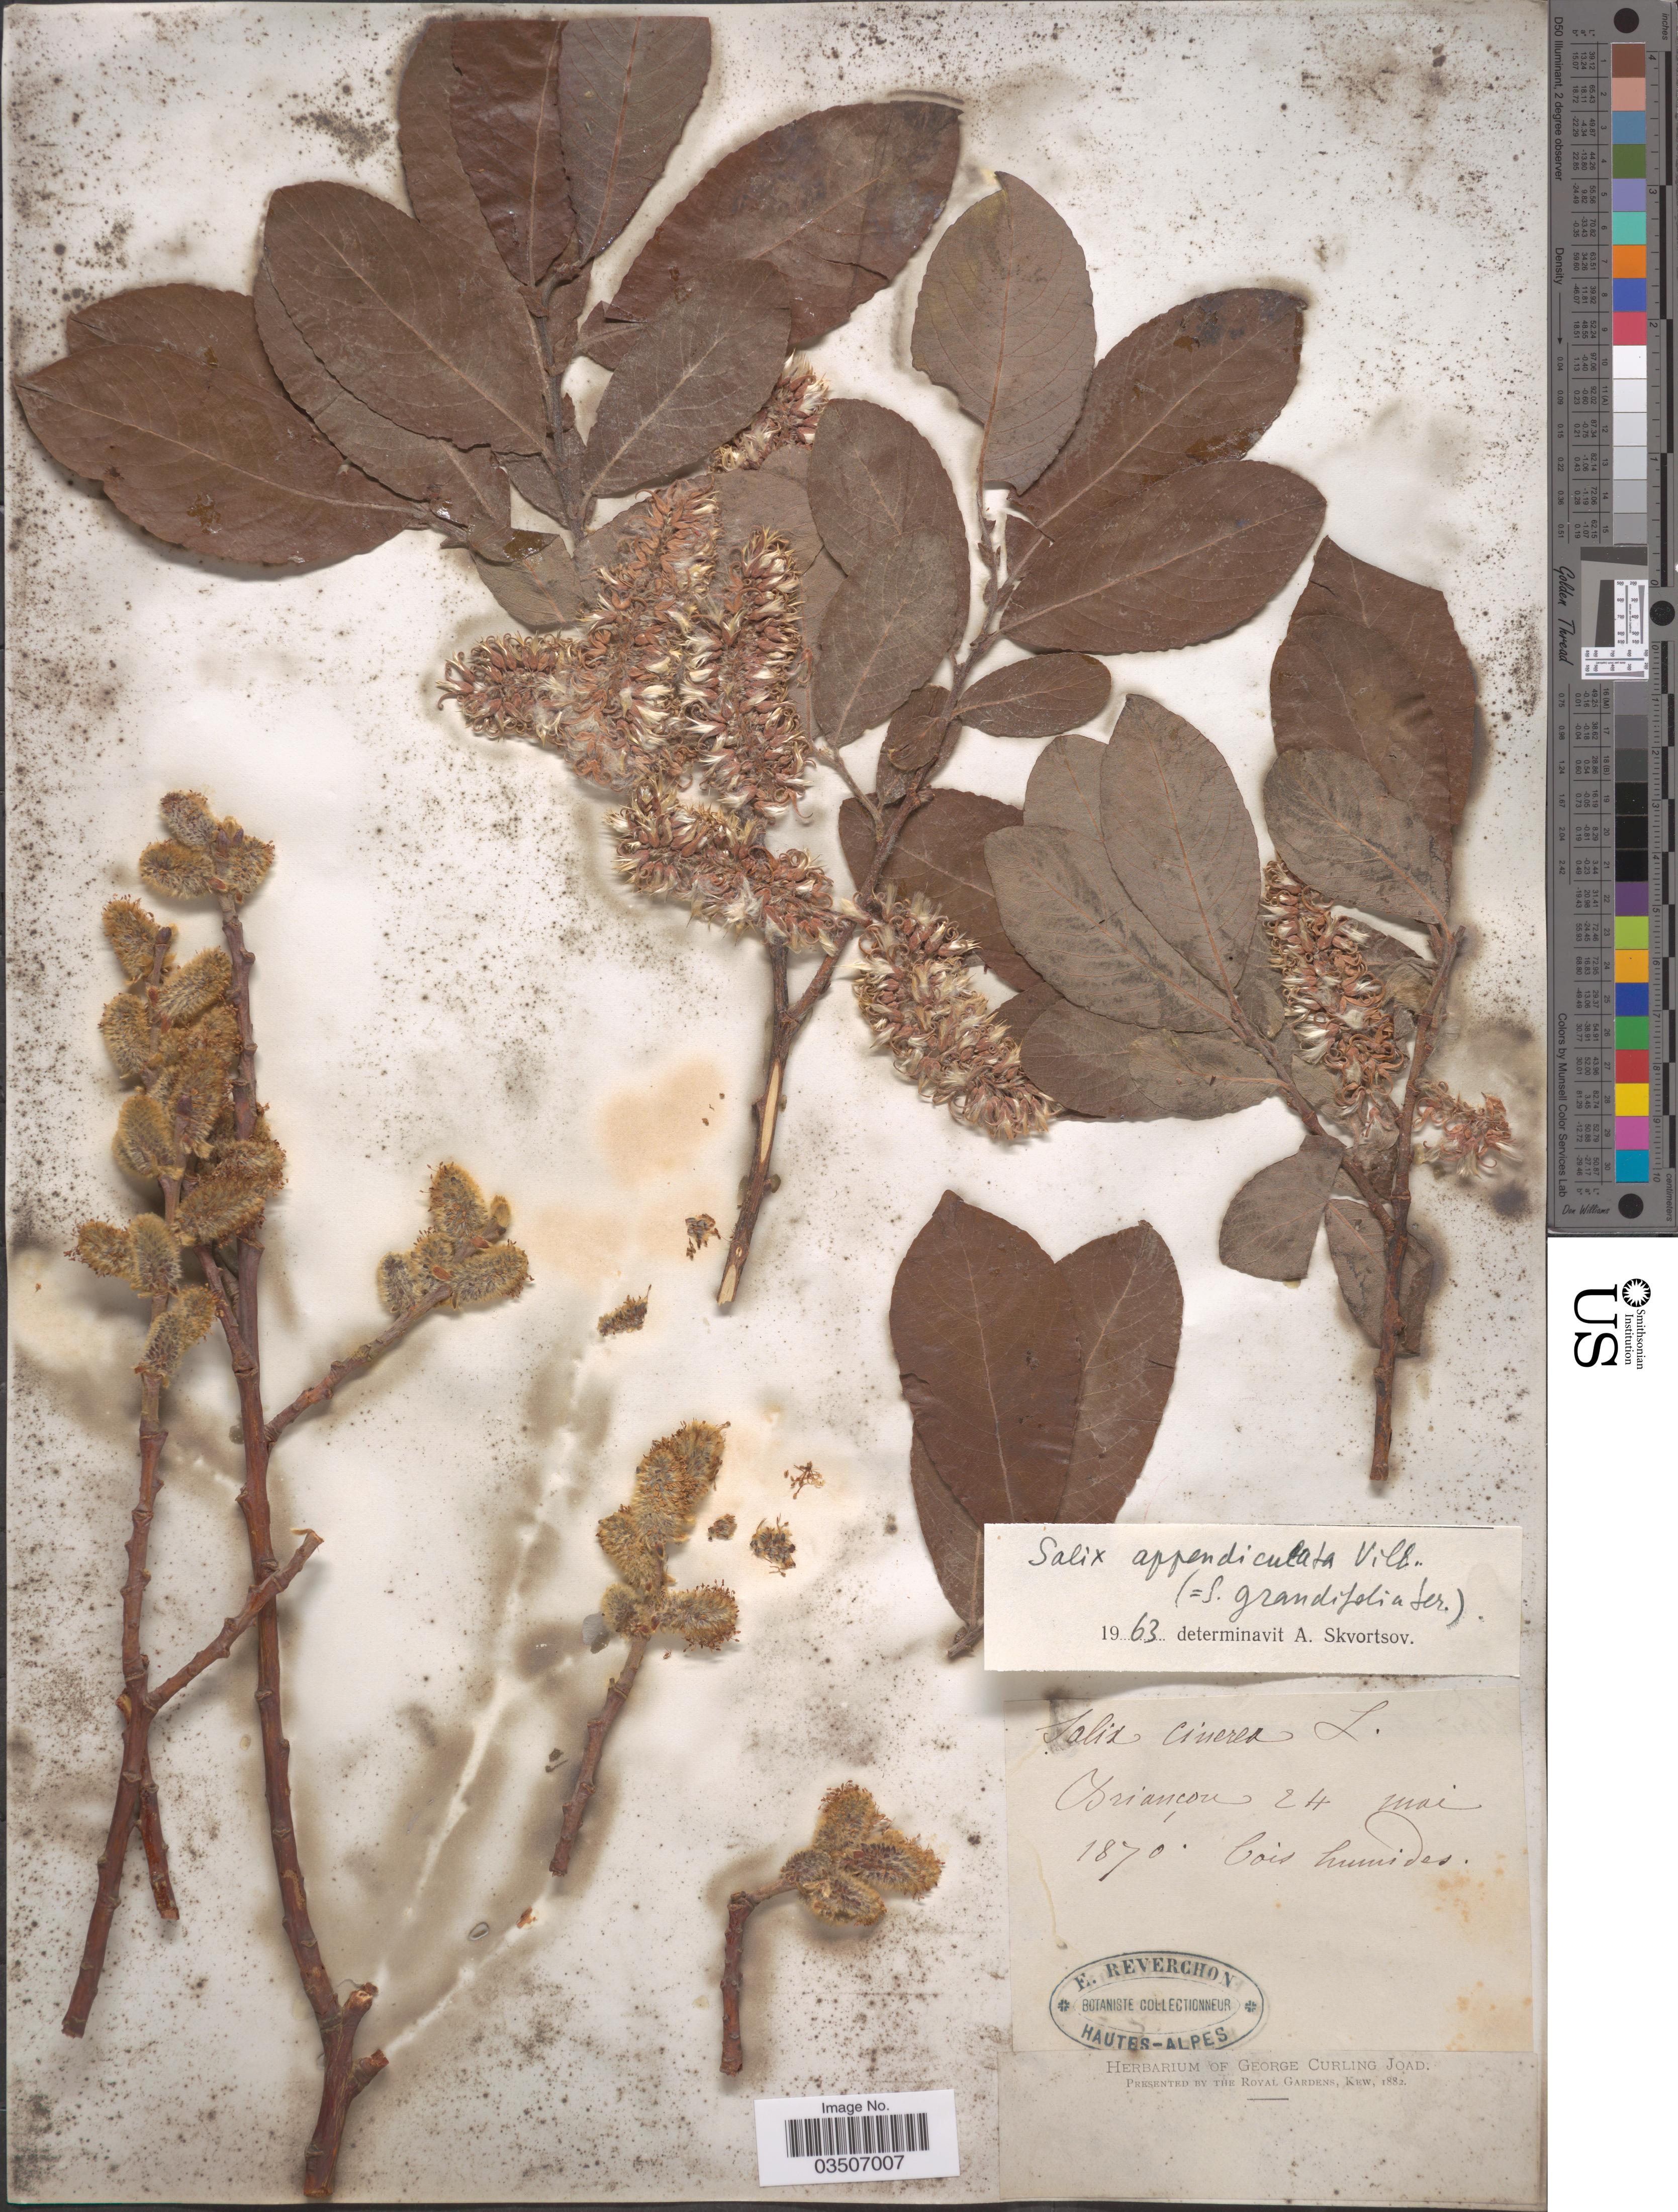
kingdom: Plantae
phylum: Tracheophyta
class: Magnoliopsida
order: Malpighiales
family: Salicaceae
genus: Salix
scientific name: Salix appendiculata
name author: Vill.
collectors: E. Reverchon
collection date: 1870-05-24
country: France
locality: Briancon.